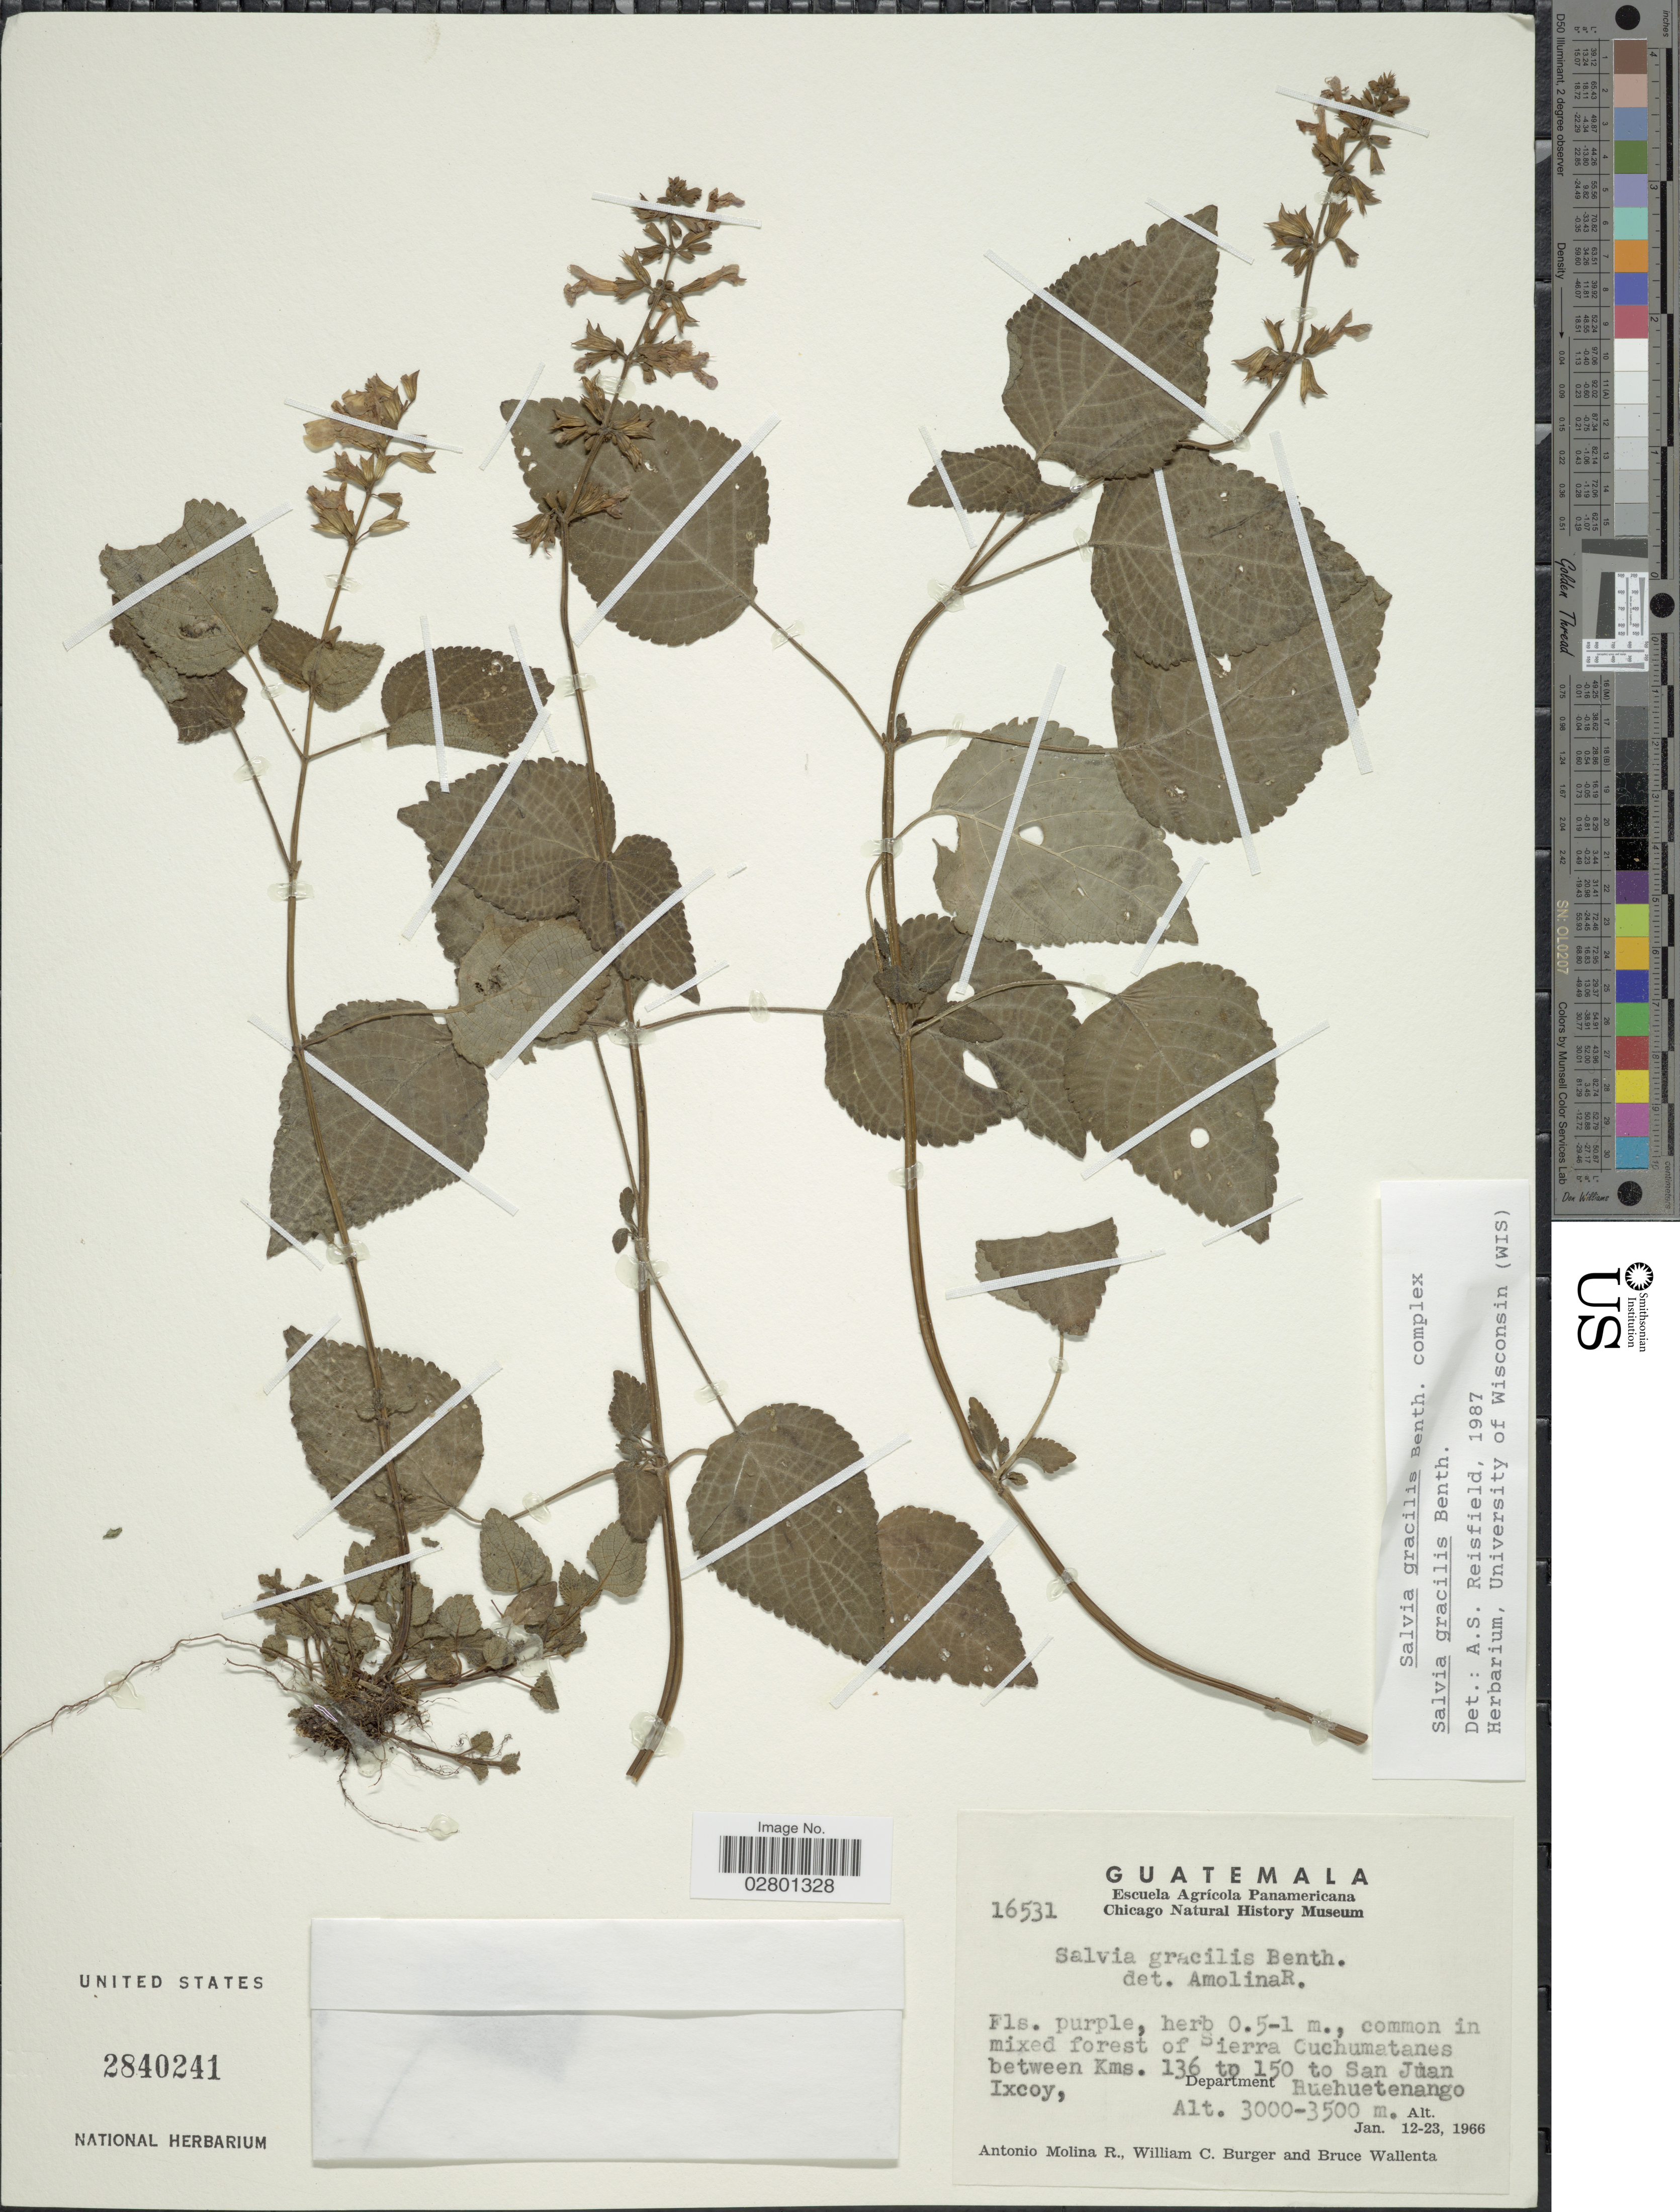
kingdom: Plantae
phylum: Tracheophyta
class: Magnoliopsida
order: Lamiales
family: Lamiaceae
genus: Salvia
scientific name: Salvia gracilis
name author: Benth.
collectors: A. Molina R., W. Burger & B. Wallenta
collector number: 16531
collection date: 1966-01-12/1966-01-23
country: Guatemala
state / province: Huehuetenango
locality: Common in mixed forest of Sierra Cuchumatanes between Kms. 136 to 150 to San Juan Ixcoy, Department Huehuetenango.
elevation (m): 3000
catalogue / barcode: US 2840241